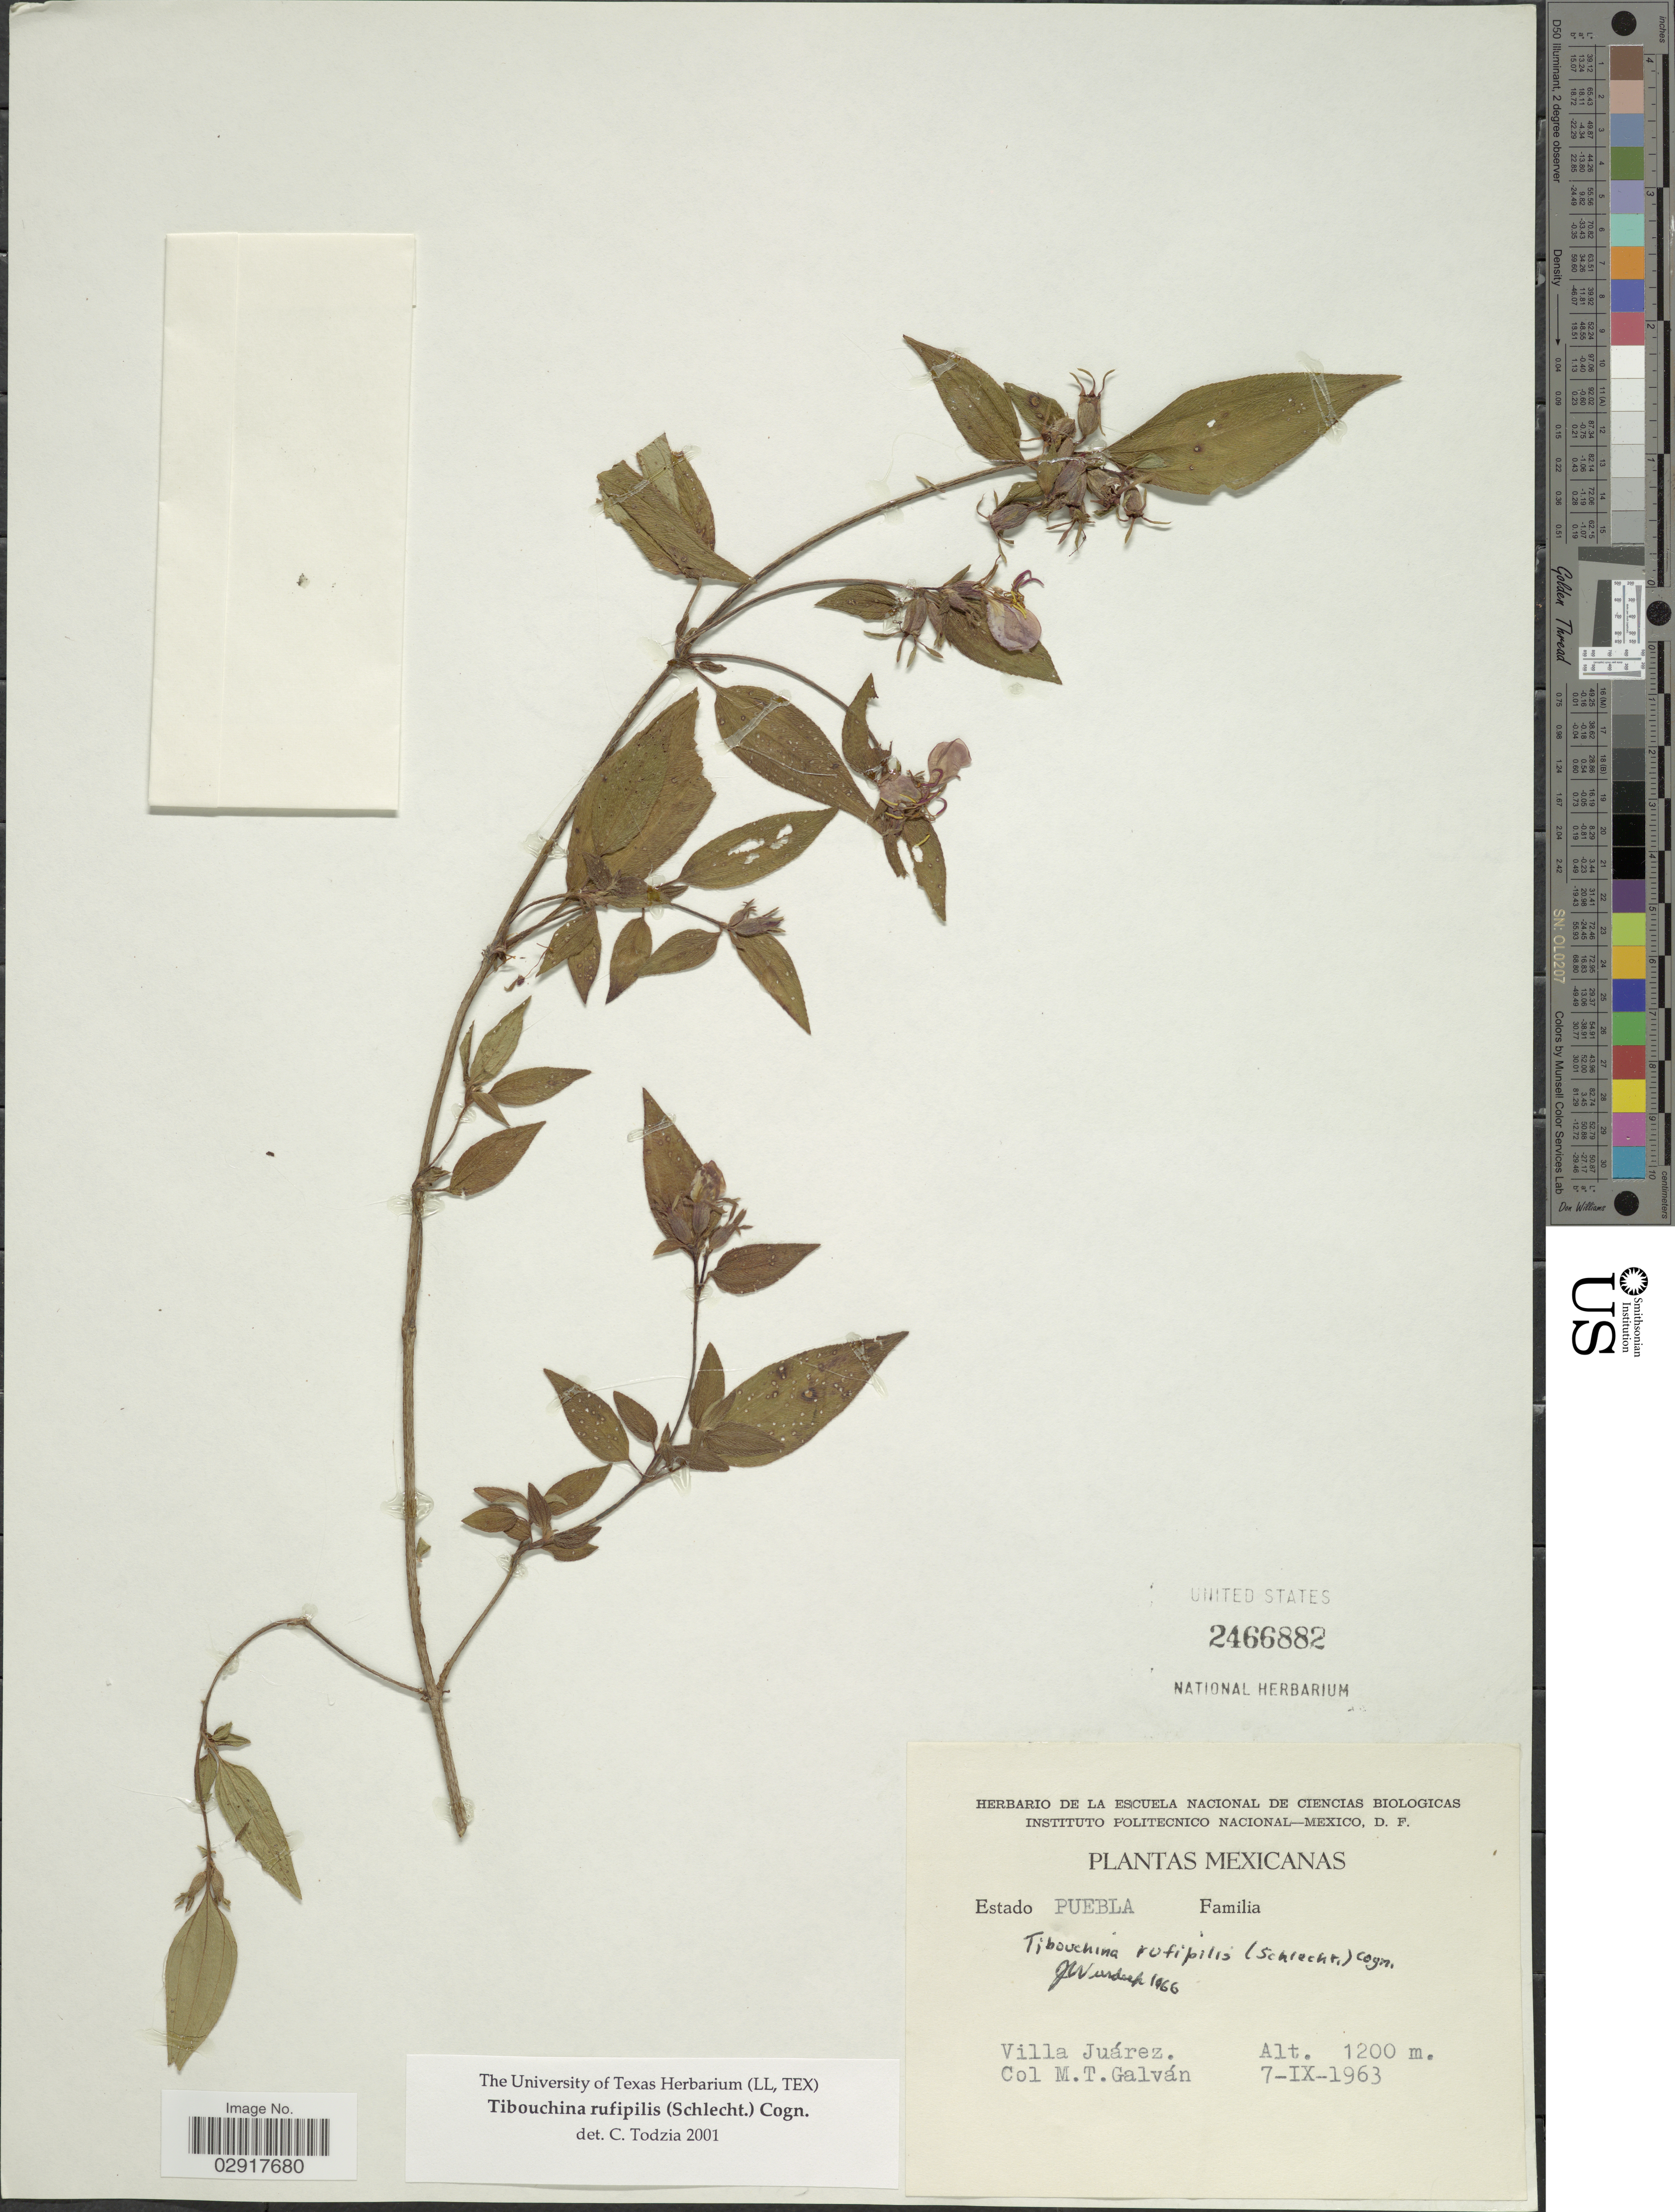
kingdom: Plantae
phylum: Tracheophyta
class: Magnoliopsida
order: Myrtales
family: Melastomataceae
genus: Chaetogastra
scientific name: Chaetogastra rufipilis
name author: (Schltdl.) Walp.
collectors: M. Galván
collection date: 1963-09-07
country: Mexico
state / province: Puebla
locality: Mexicanas. Estado Puebla. Villa Juárez.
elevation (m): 1200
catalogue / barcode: US 2466882